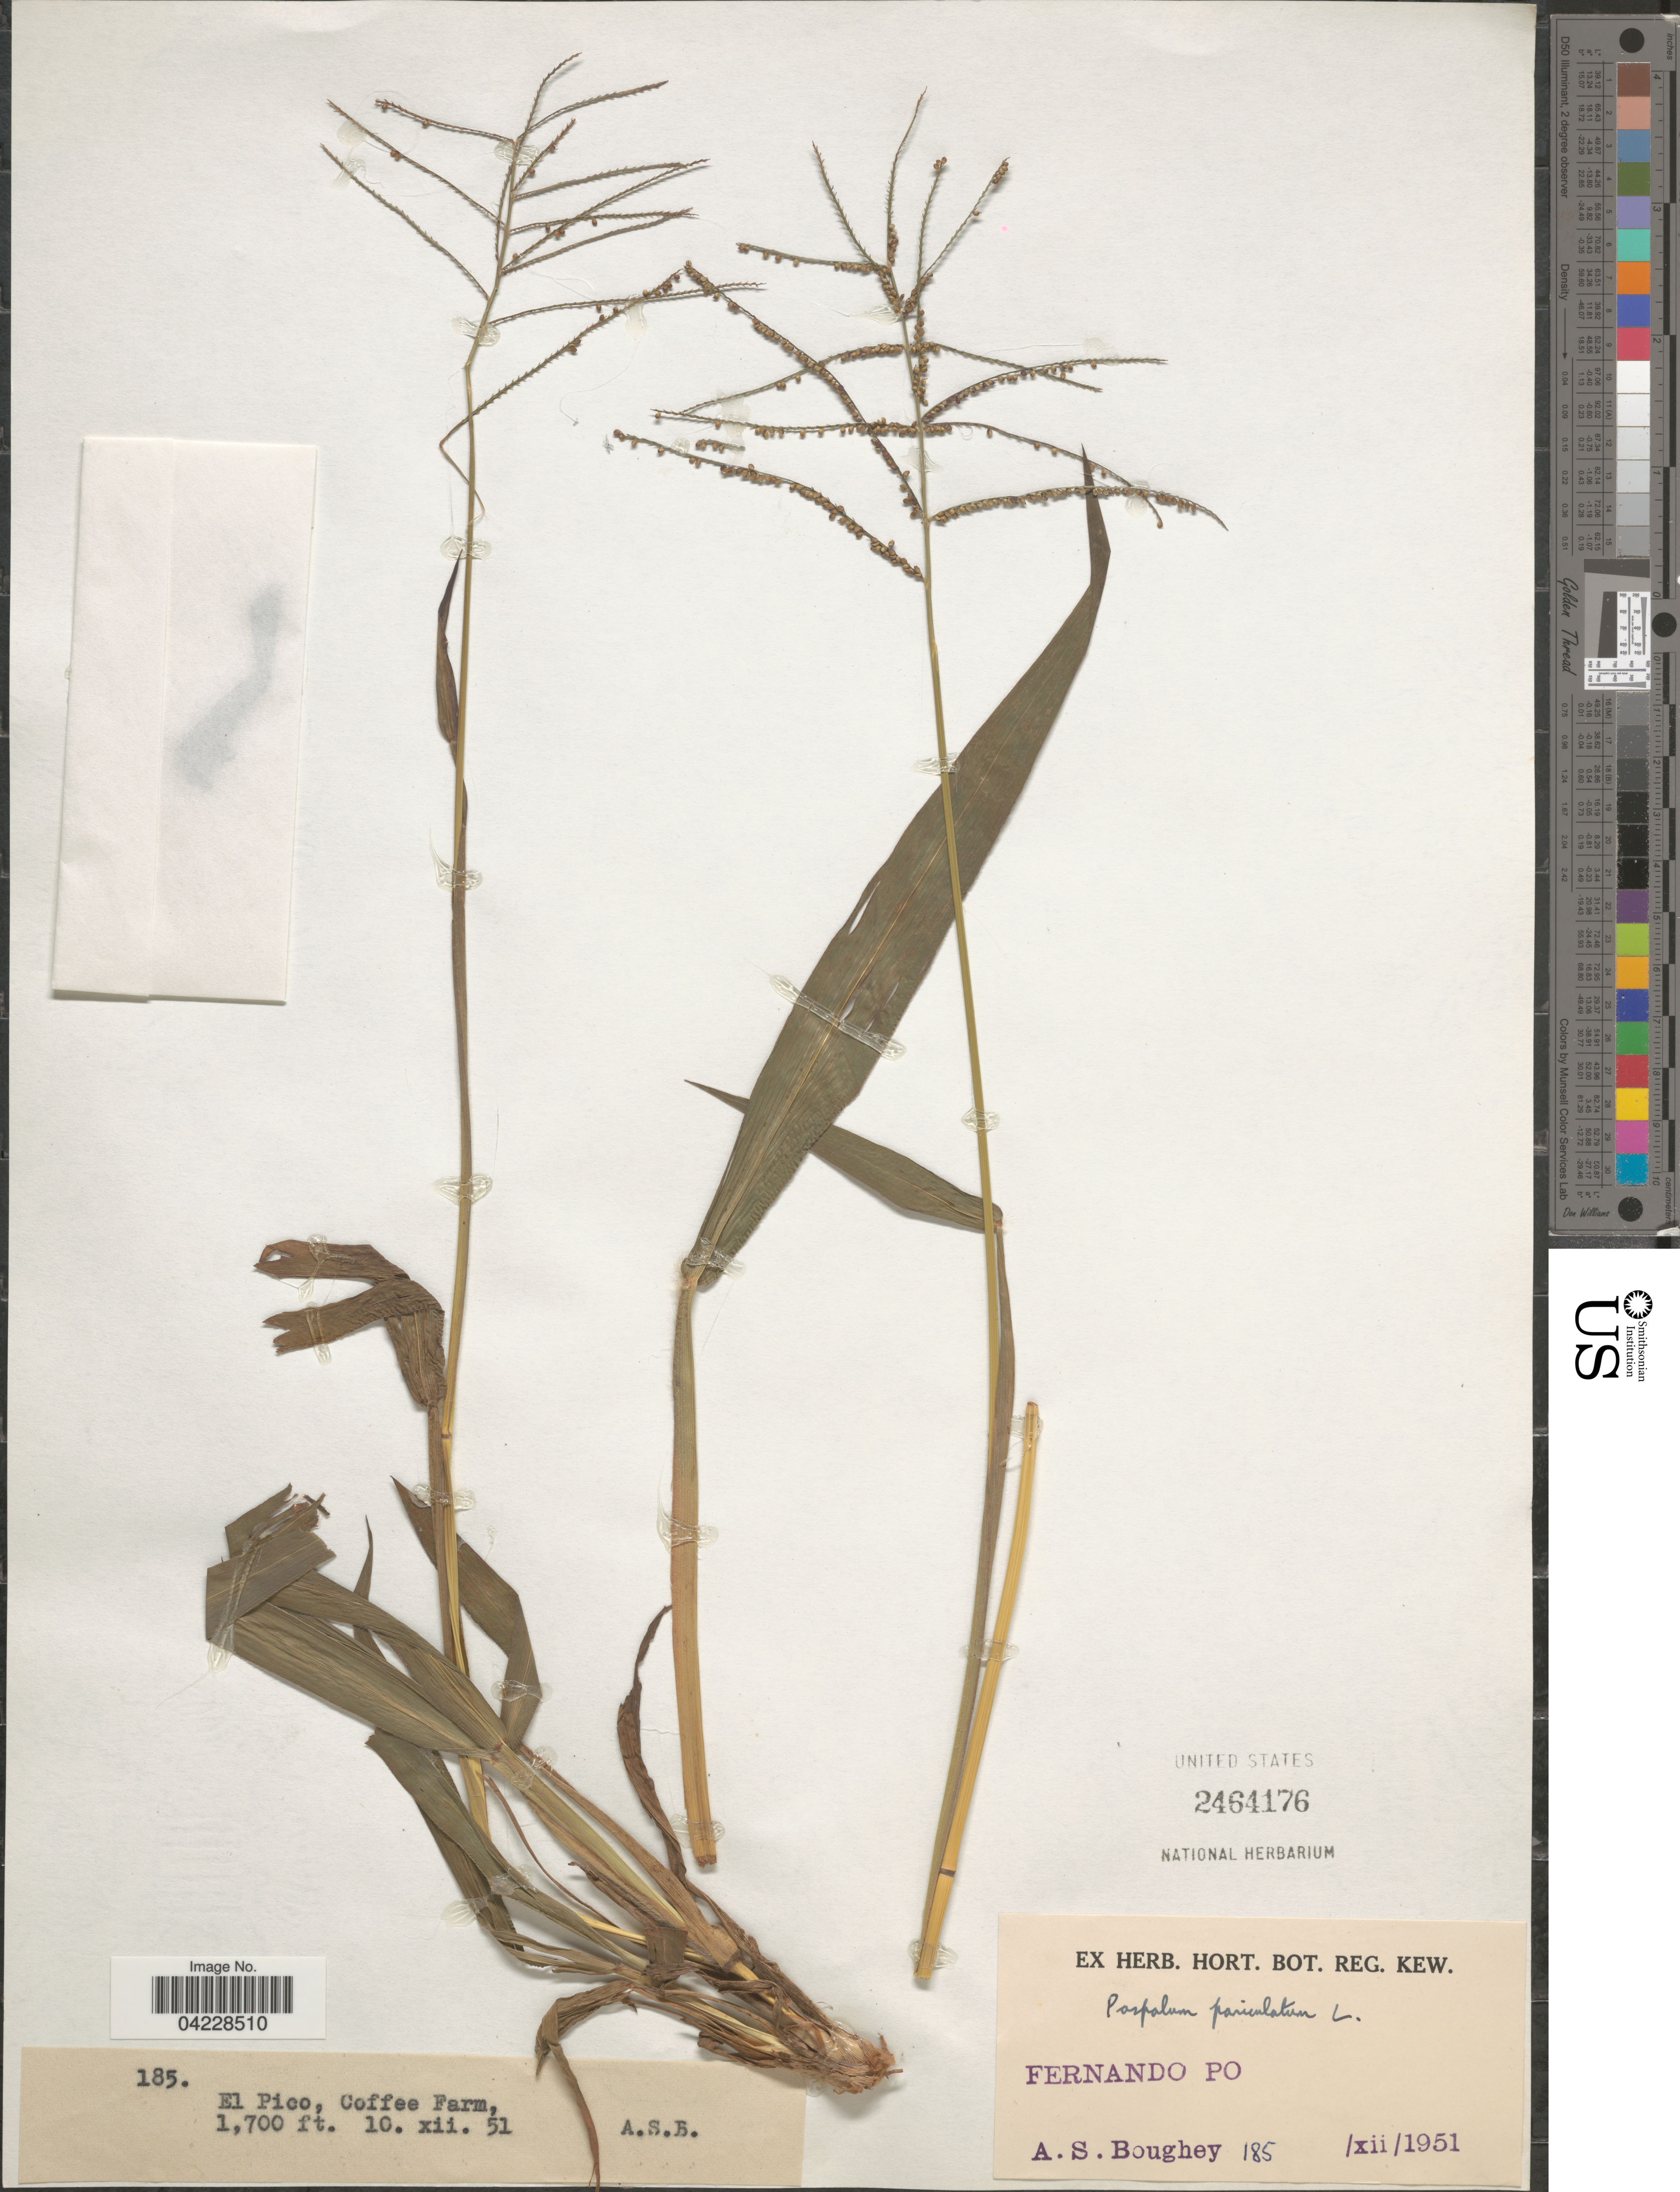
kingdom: Plantae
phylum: Tracheophyta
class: Liliopsida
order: Poales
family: Poaceae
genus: Paspalum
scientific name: Paspalum paniculatum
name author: L.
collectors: A. Boughey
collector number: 185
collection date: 1951-12-10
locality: El Pico, Coffee Farm. Fernando Po.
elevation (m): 518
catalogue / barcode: US 2464176